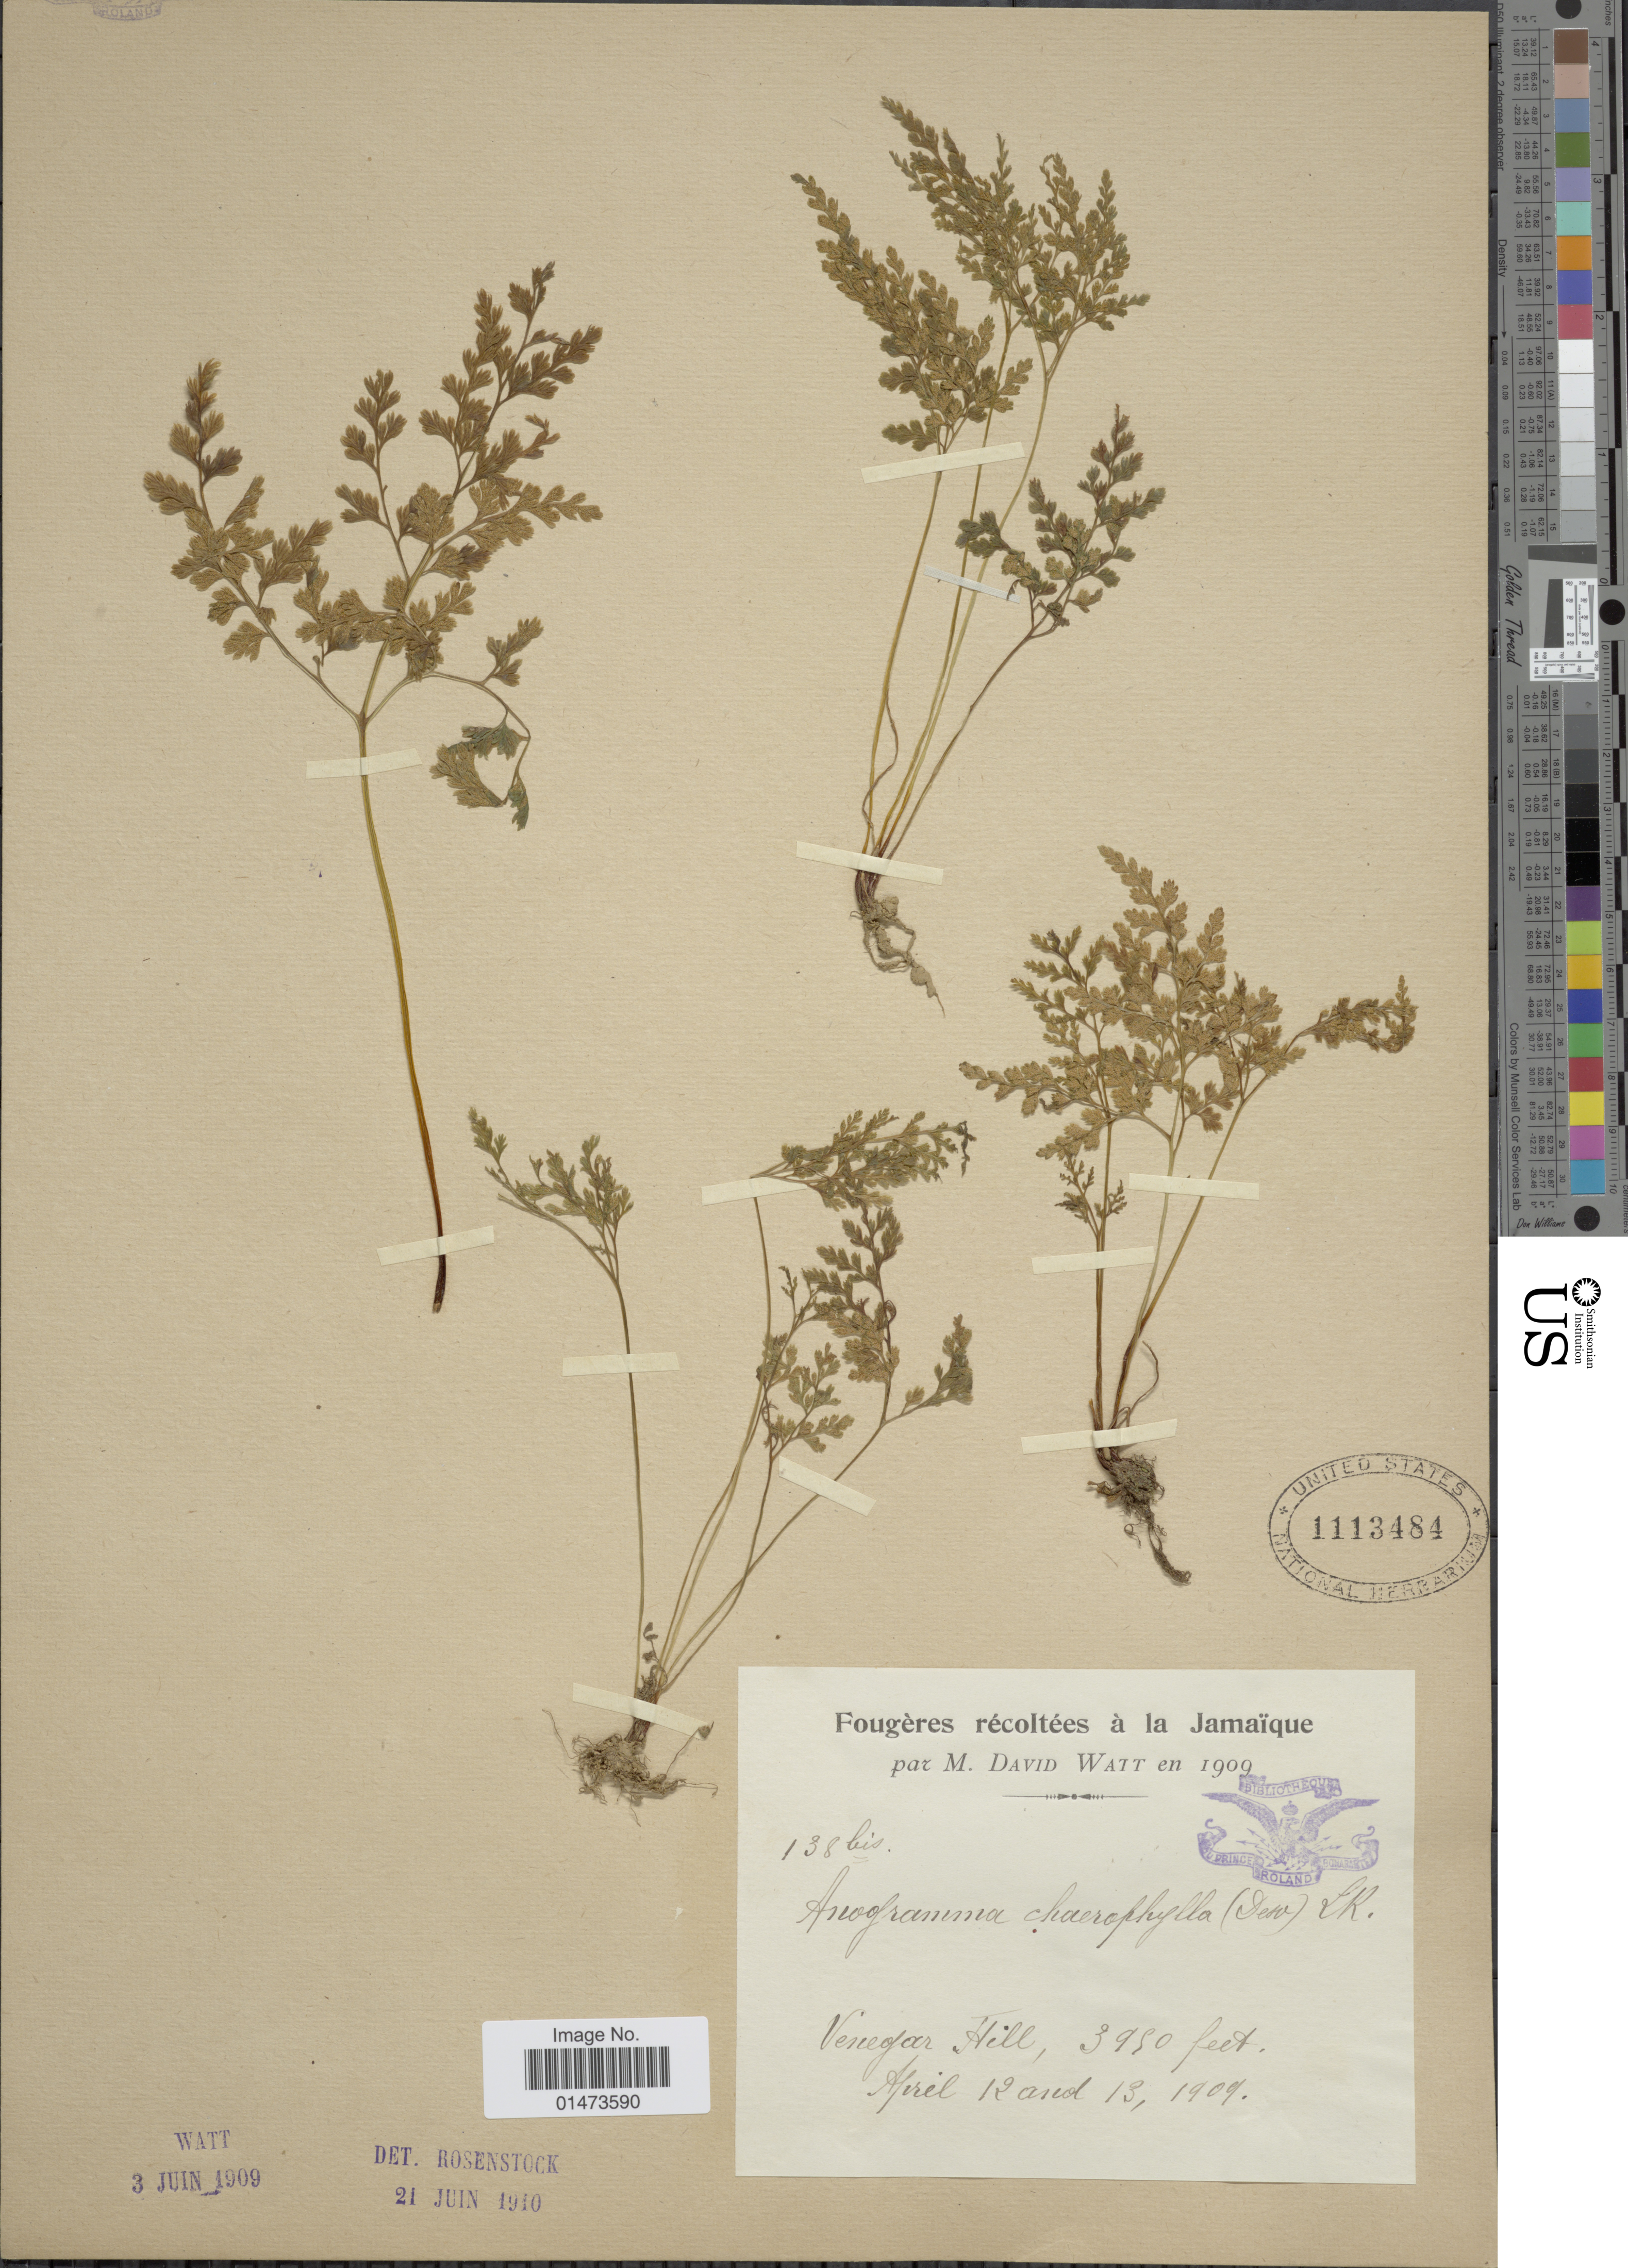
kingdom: Plantae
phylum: Tracheophyta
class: Polypodiopsida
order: Polypodiales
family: Pteridaceae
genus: Anogramma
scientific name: Anogramma chaerophylla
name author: (Desv.) Link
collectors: M. Watt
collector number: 138bis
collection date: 1909-04-12/1909-04-13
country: Jamaica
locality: Vinegar Hill.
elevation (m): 1204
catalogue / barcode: US 1113484